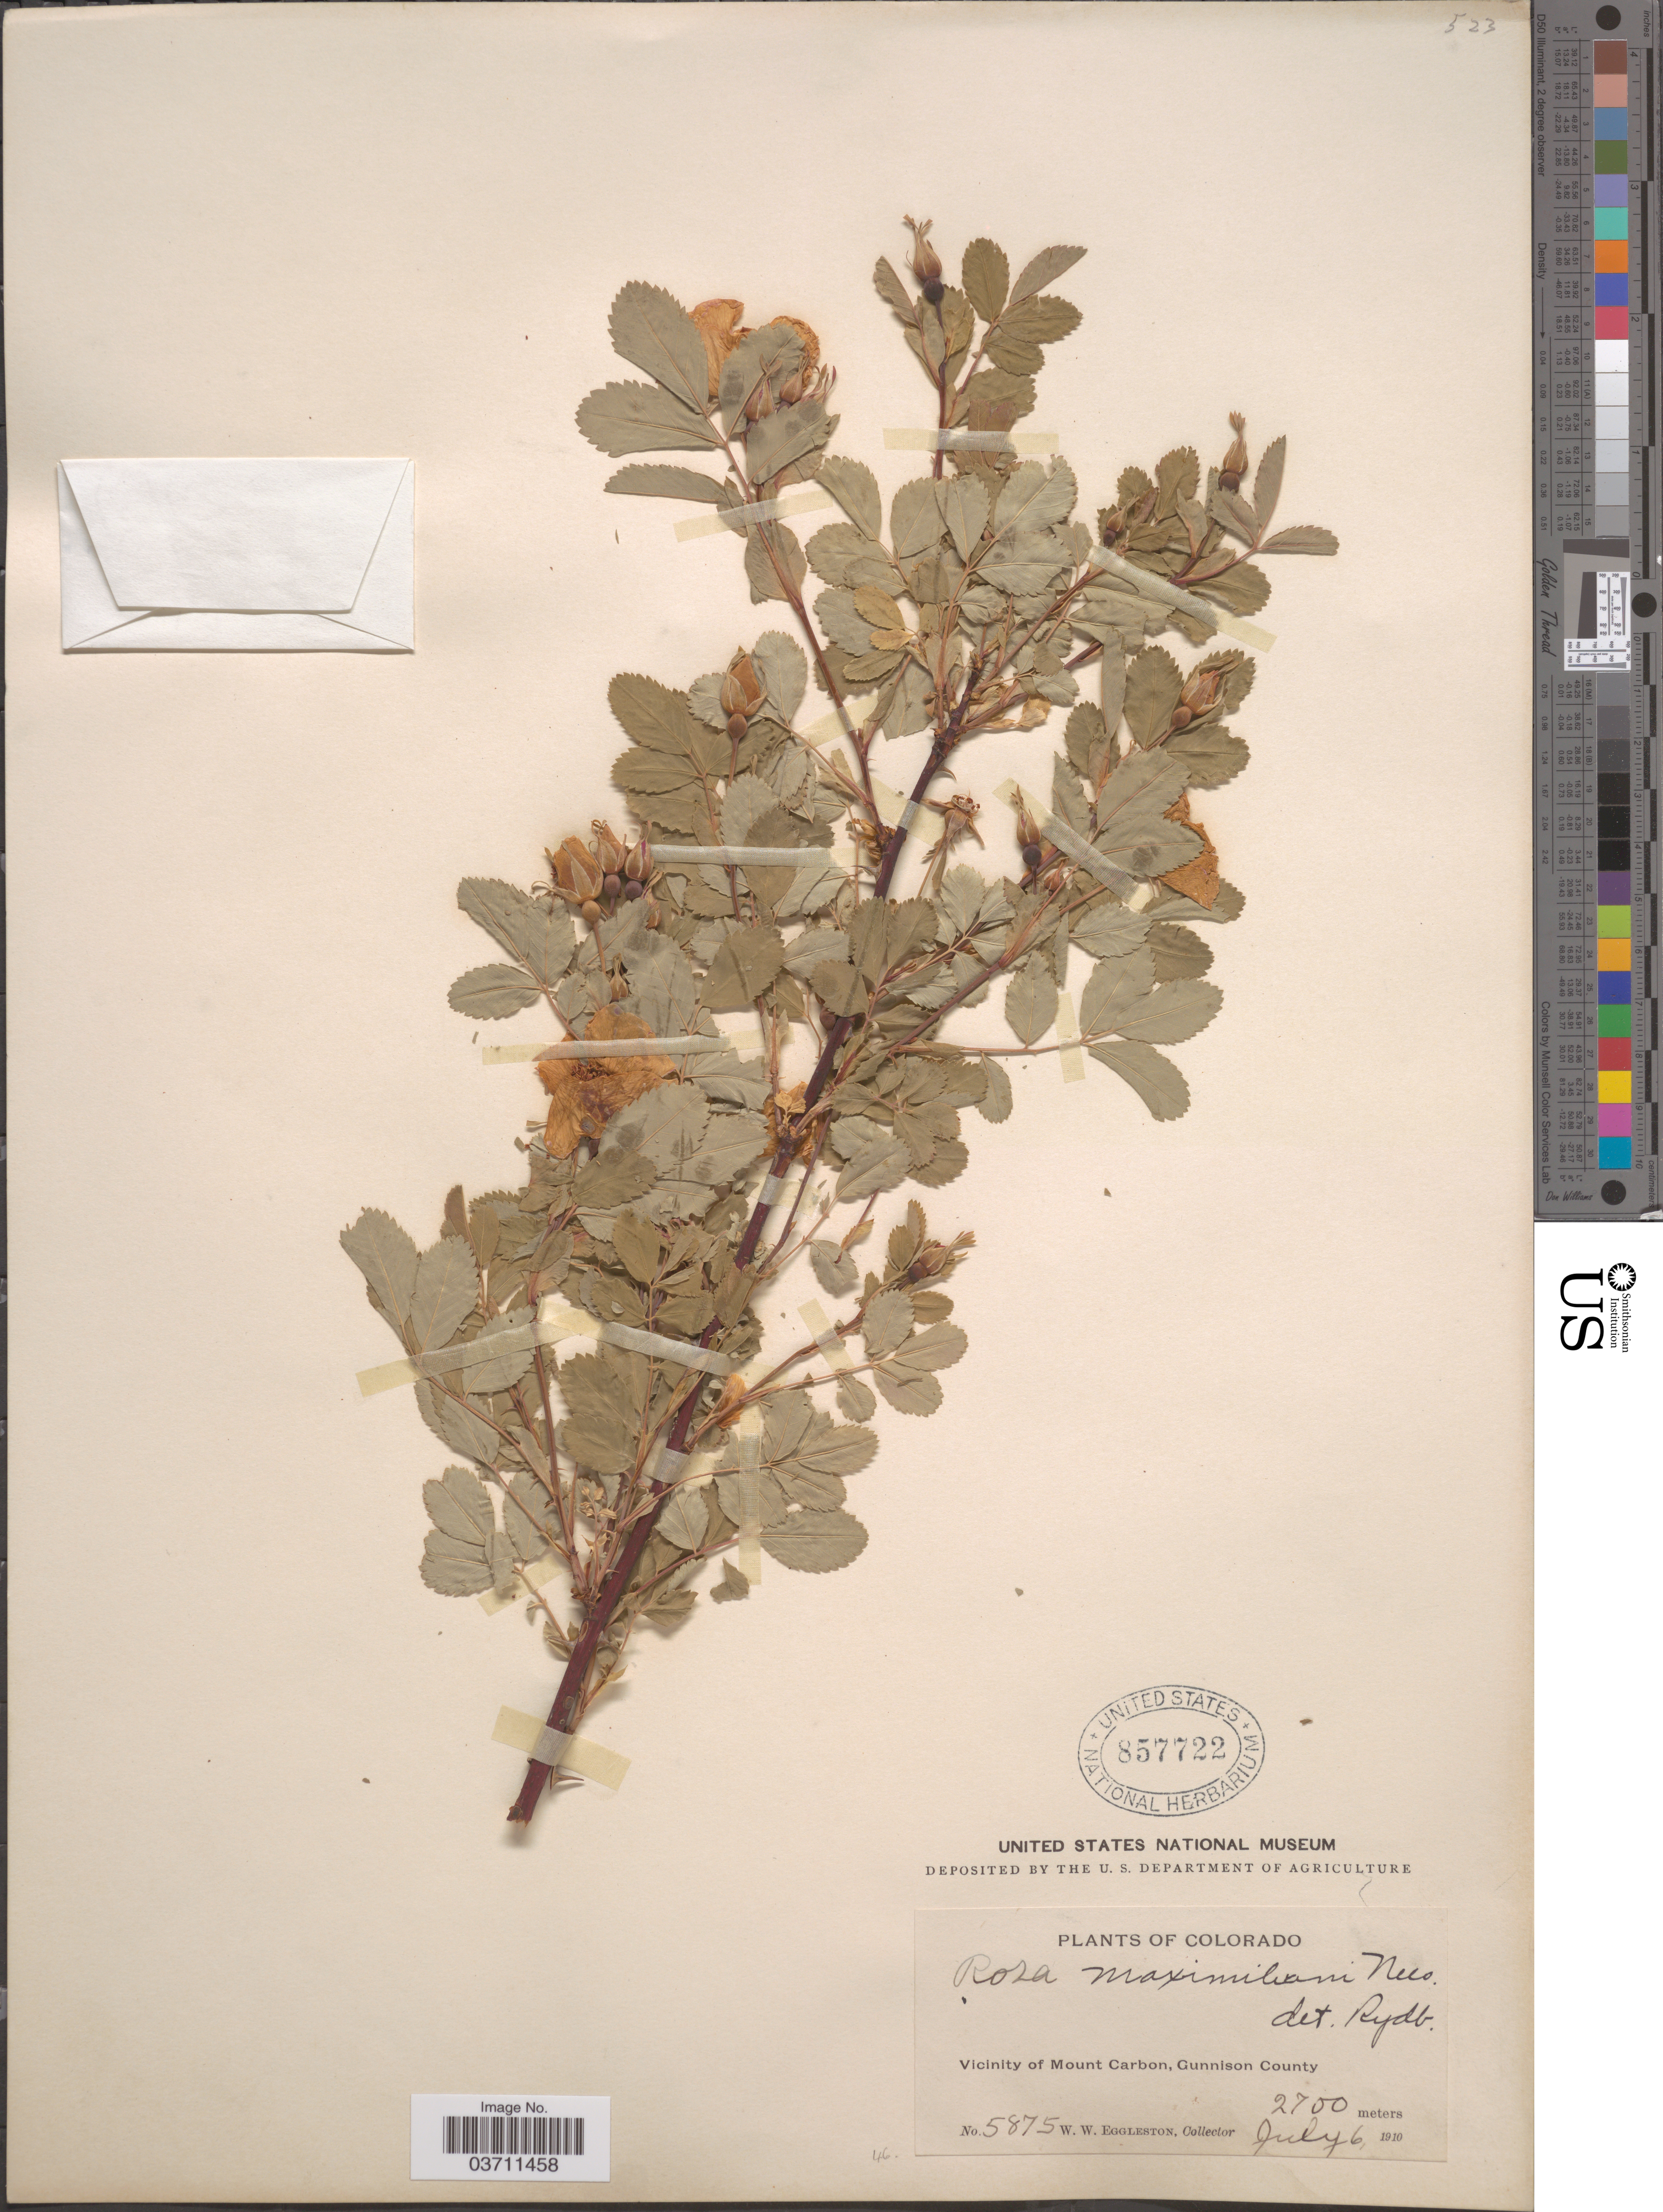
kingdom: Plantae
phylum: Tracheophyta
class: Magnoliopsida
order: Rosales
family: Rosaceae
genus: Rosa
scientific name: Rosa maximiliani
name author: Nees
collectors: W. W. Eggleston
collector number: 5875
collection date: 1910-07-06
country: United States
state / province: Colorado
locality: Vicinity of Mount Carbon, Gunnison County.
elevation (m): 2700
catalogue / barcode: US 857722